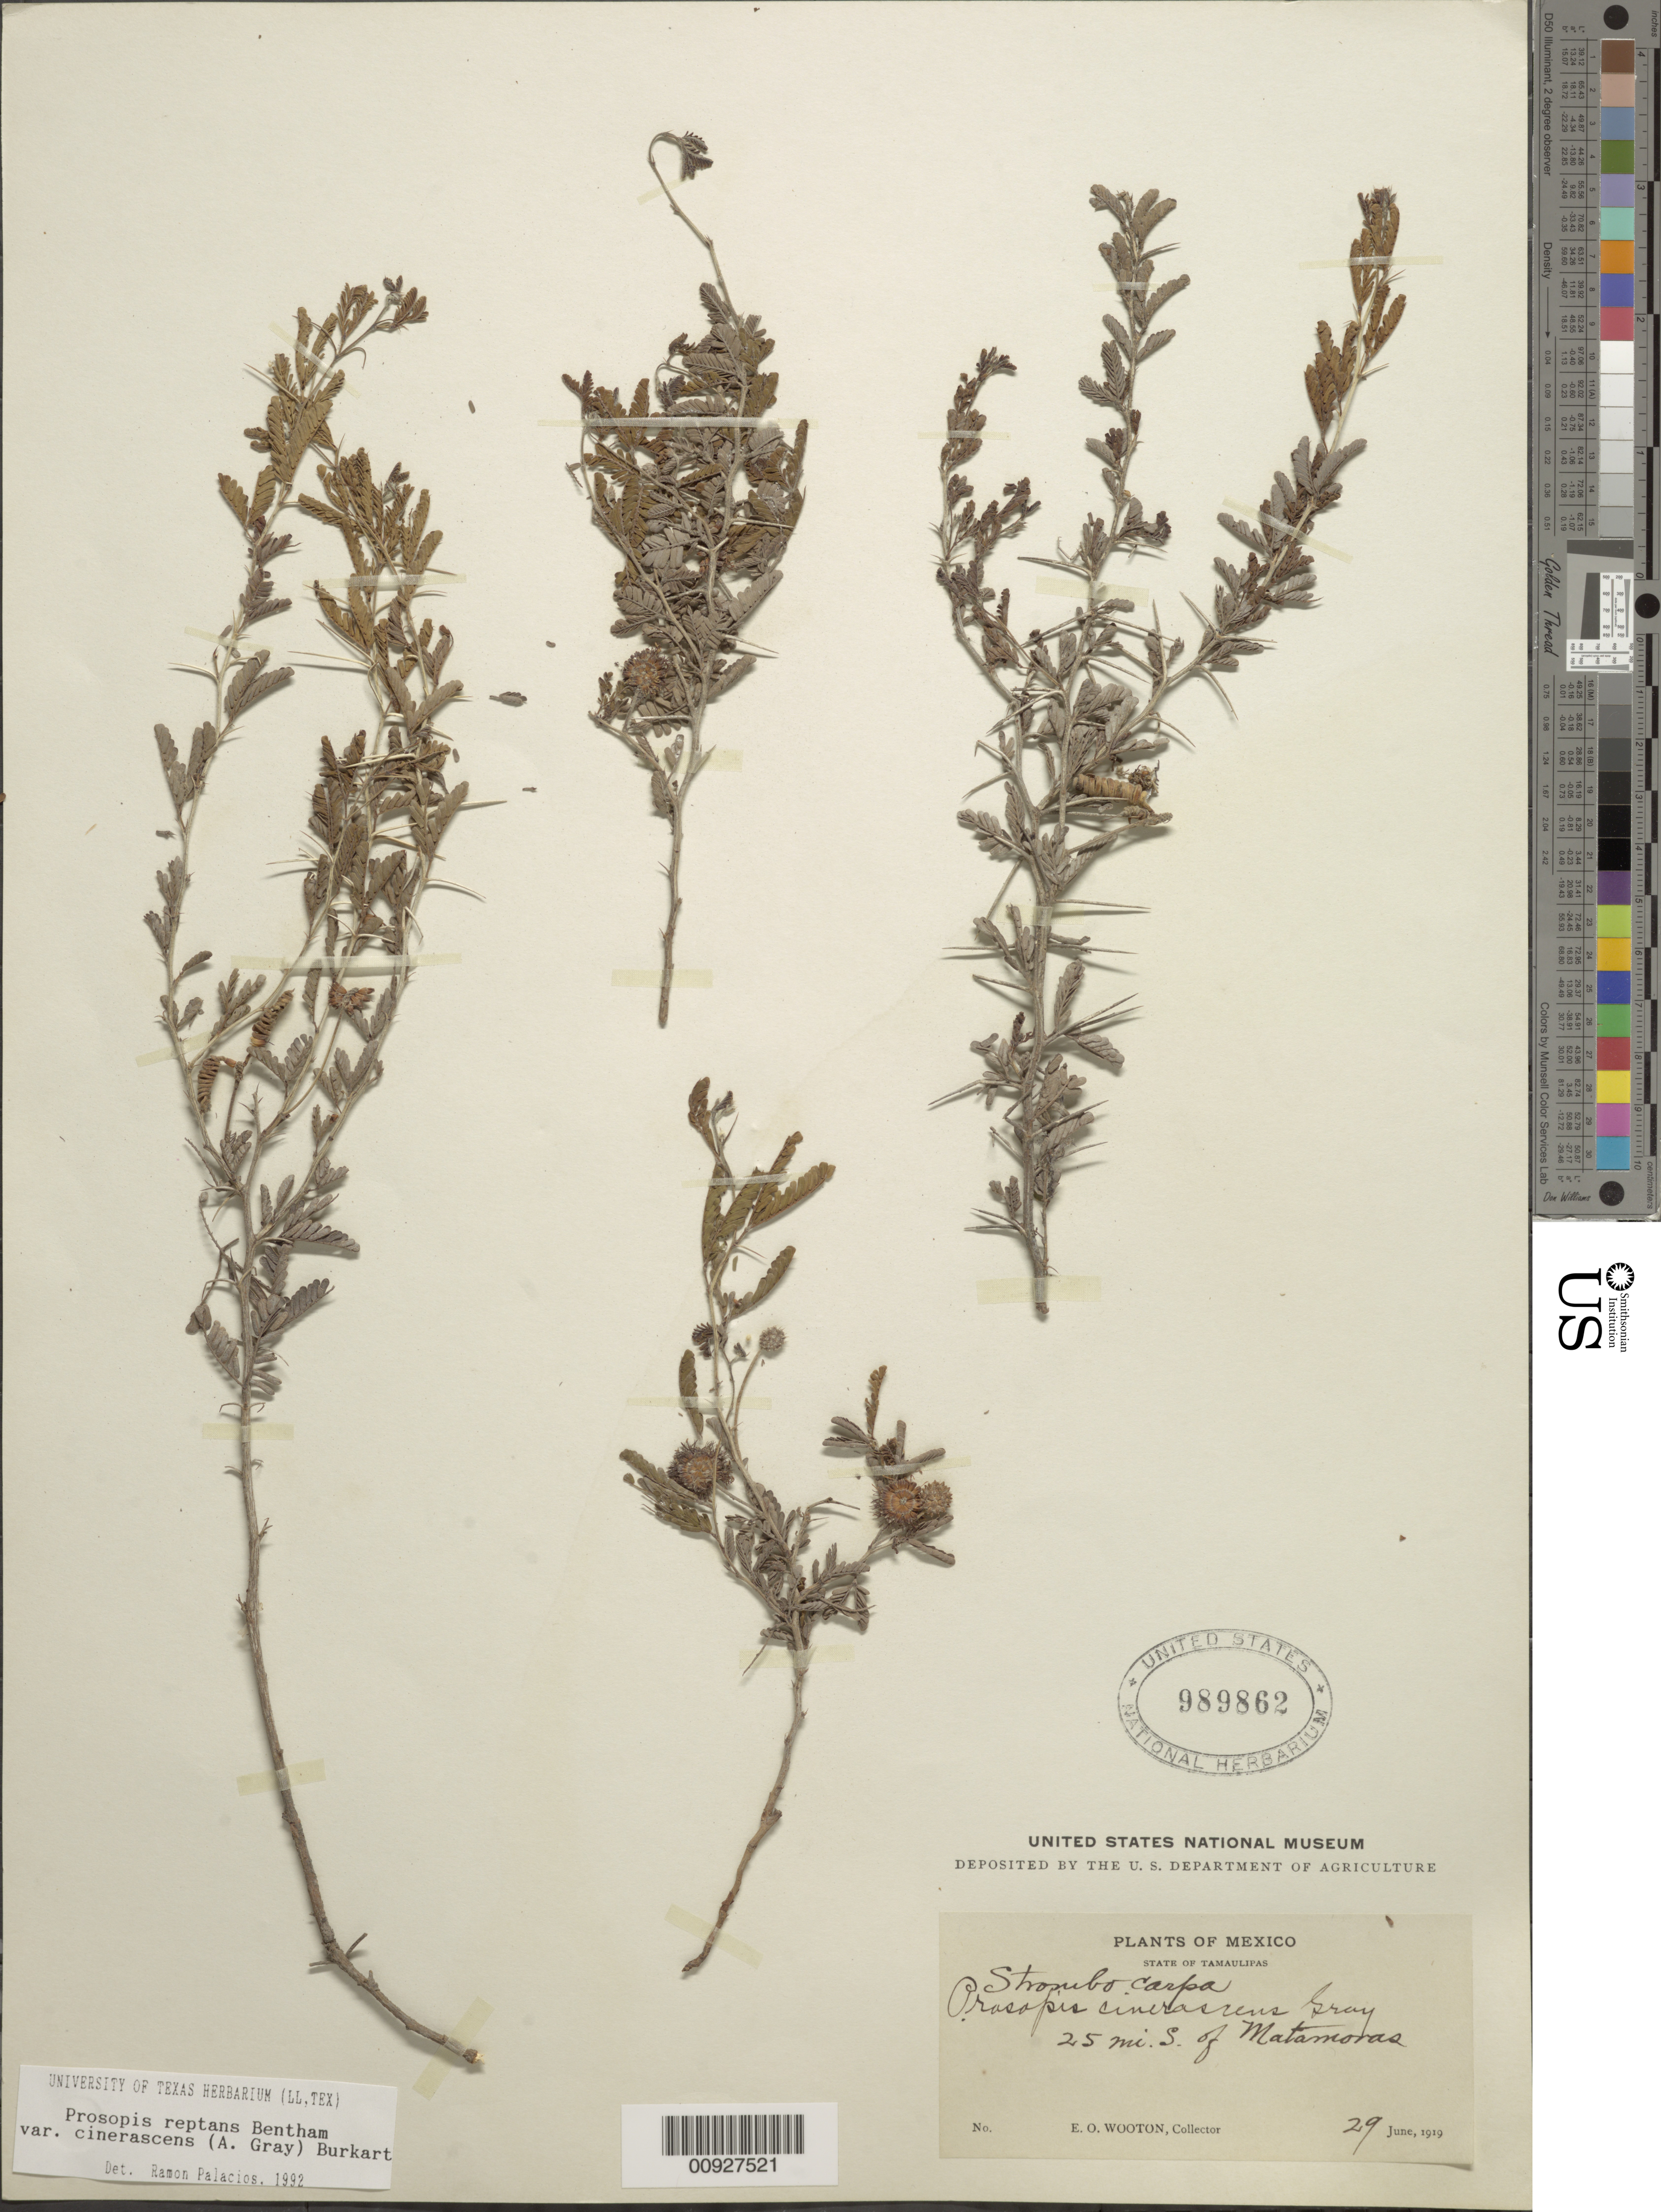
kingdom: Plantae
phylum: Tracheophyta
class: Magnoliopsida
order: Fabales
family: Fabaceae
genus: Strombocarpa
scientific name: Strombocarpa cinerascens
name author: A. Gray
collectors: E. O. Wooton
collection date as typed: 29 Jun 1919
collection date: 1919-06-29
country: Mexico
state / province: Tamaulipas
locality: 25 mi S. of Matamoras [sic].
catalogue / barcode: US 989862